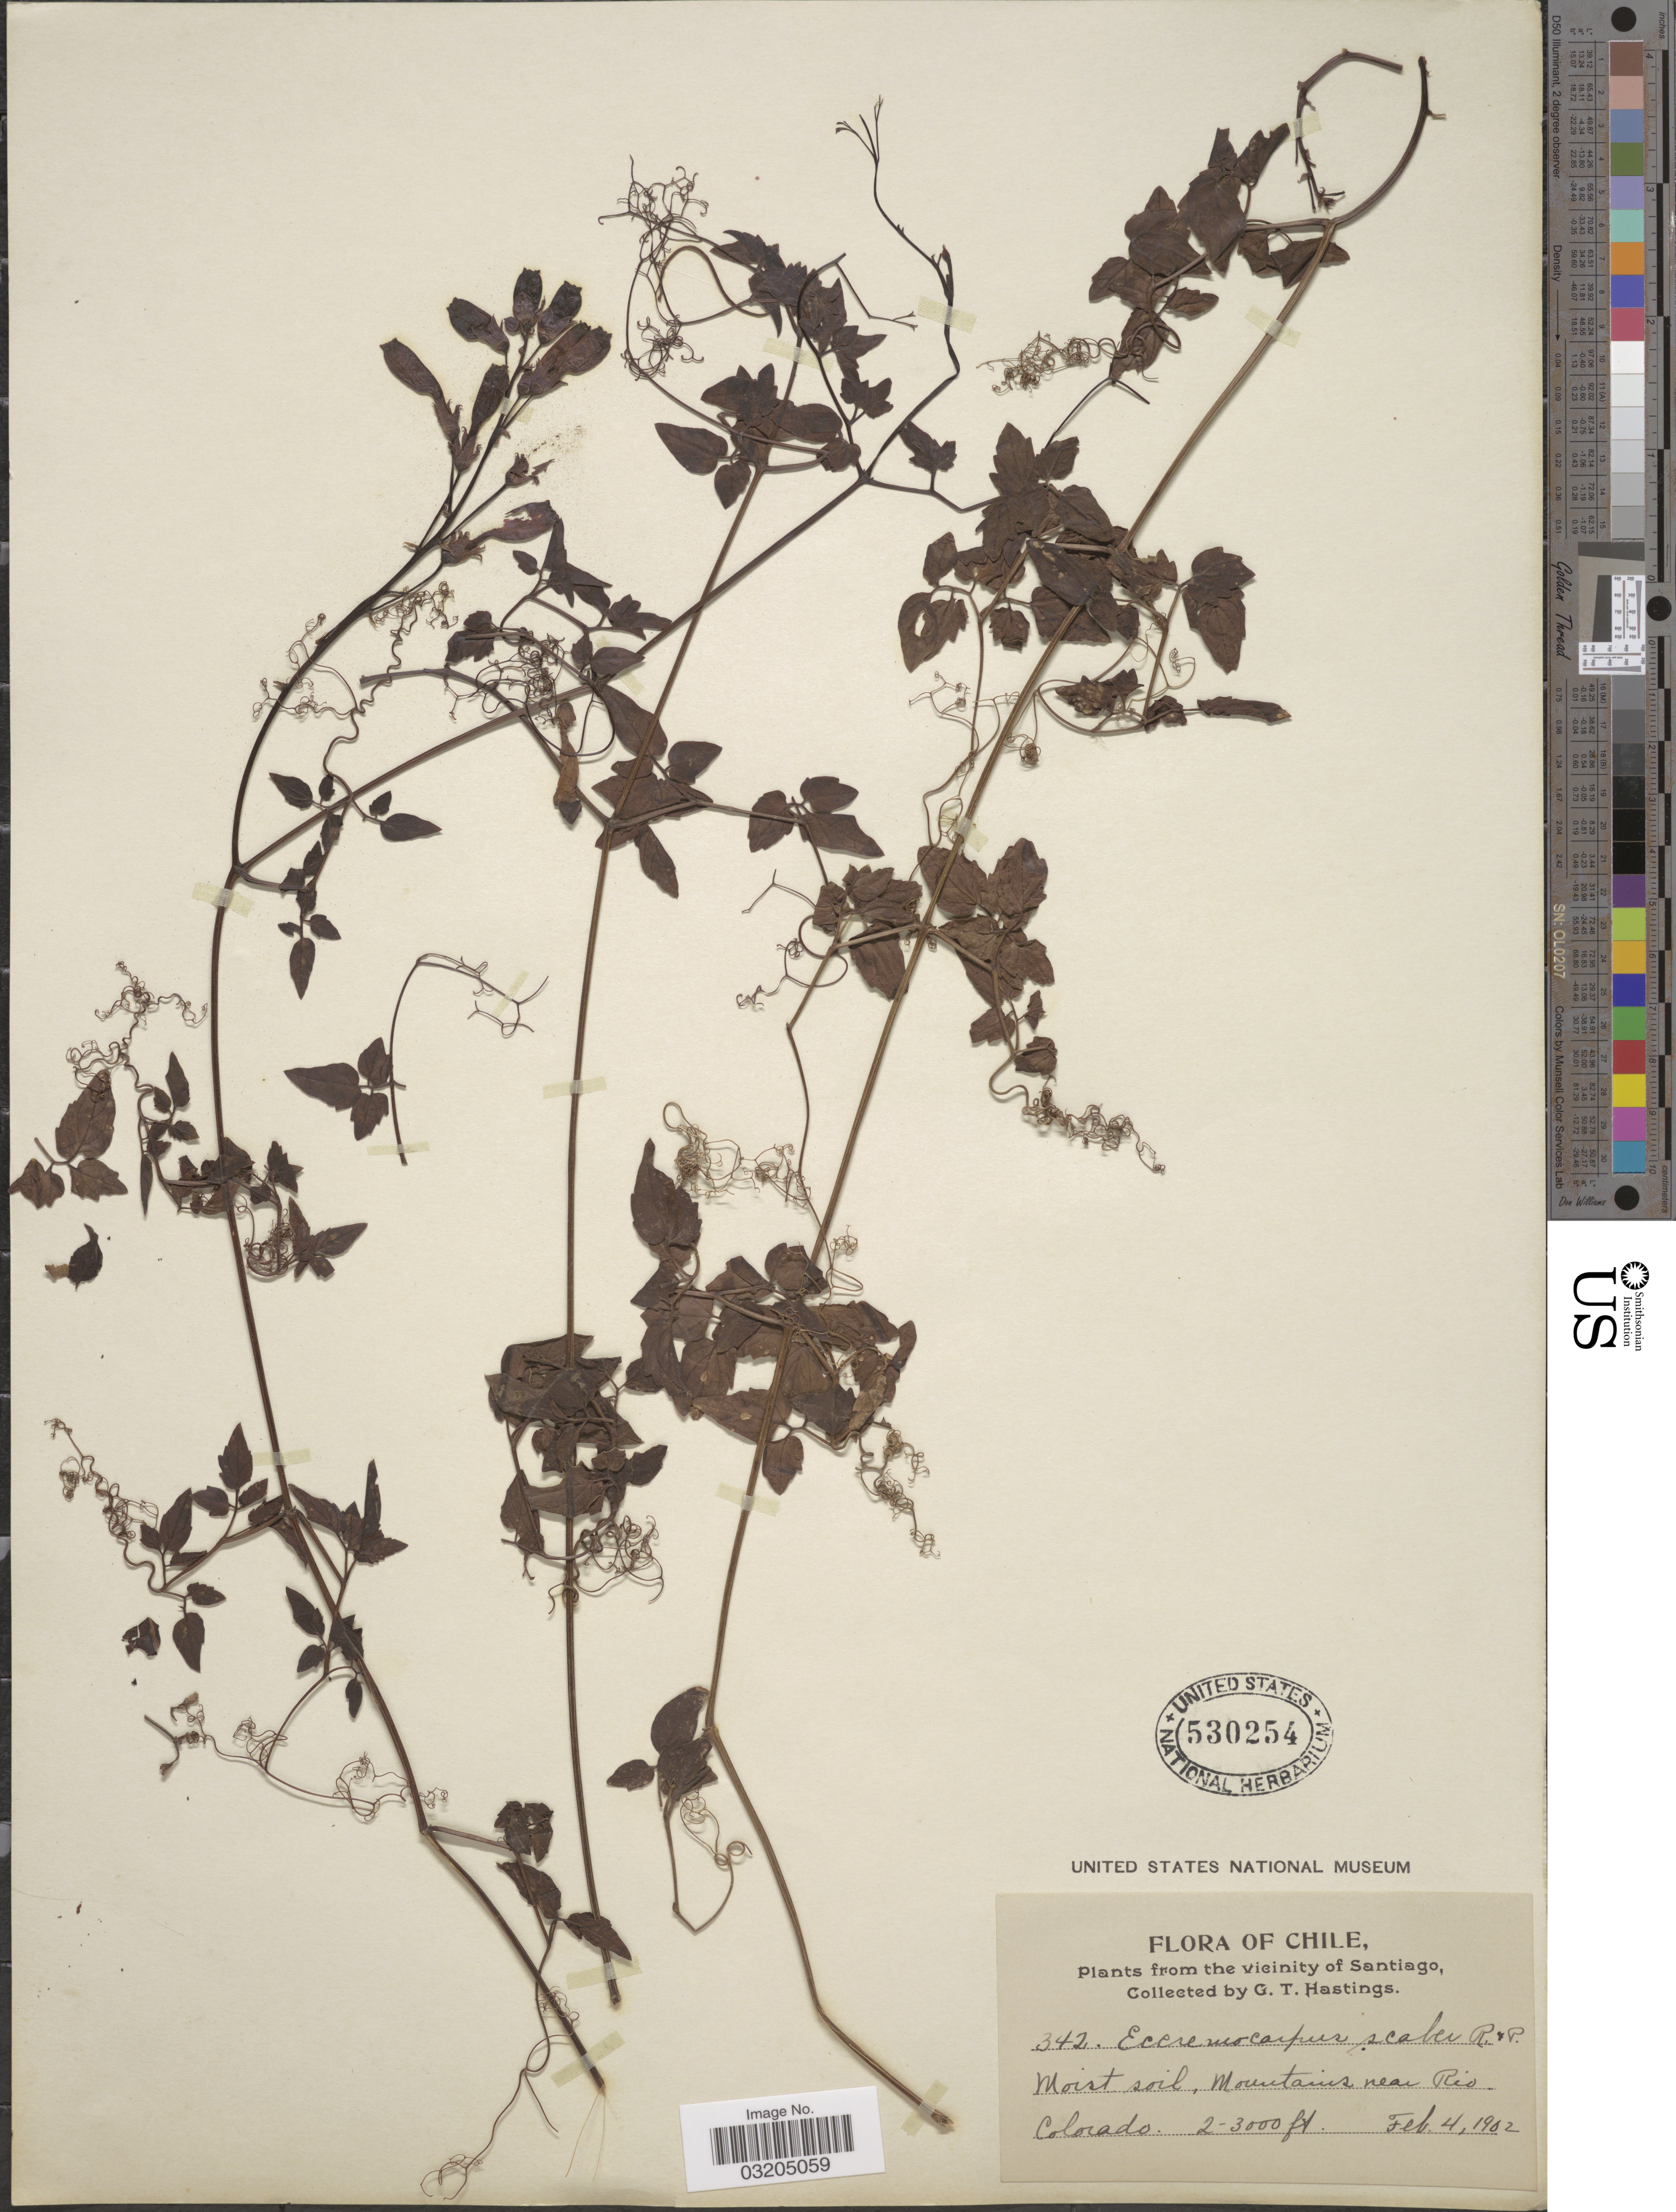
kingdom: Plantae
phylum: Tracheophyta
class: Magnoliopsida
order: Lamiales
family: Bignoniaceae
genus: Eccremocarpus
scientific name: Eccremocarpus scaber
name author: Ruiz & Pav.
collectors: G. Hastings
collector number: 342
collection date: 1902-02-04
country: Chile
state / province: Región Metropolitana (RM)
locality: Vicinity of Santiago. Mountains near Rio.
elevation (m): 610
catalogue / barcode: US 530254